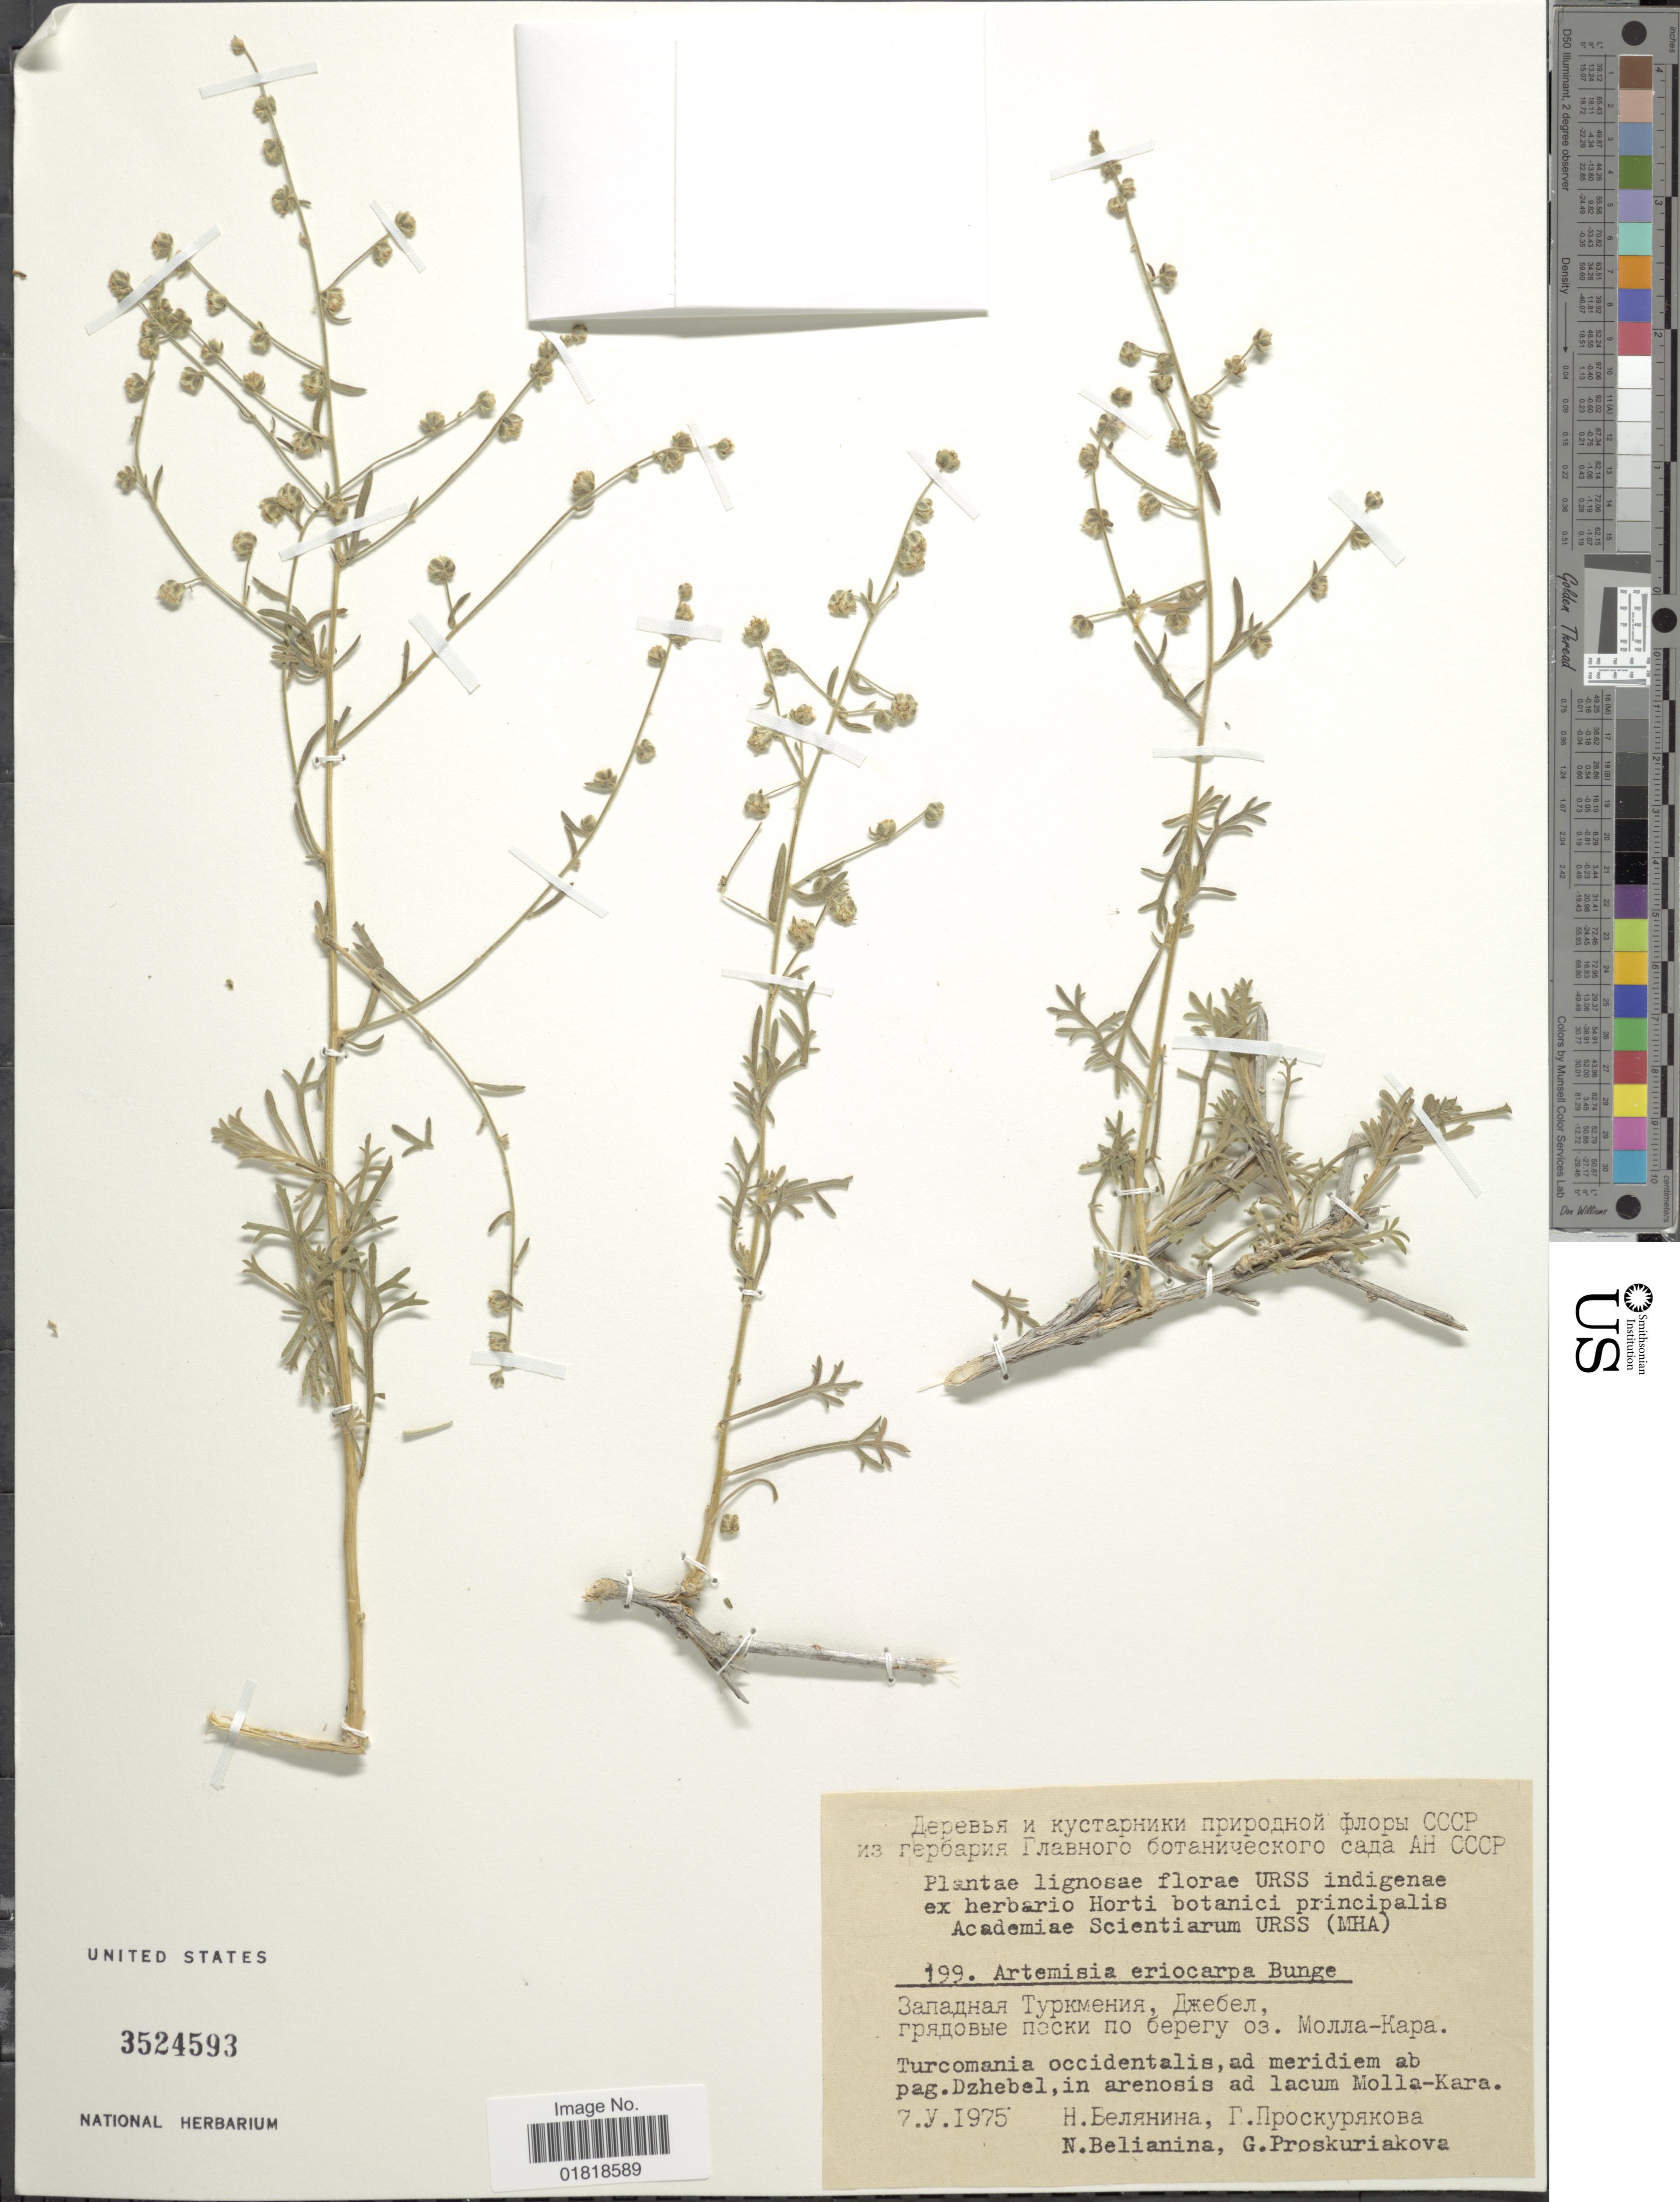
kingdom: Plantae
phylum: Tracheophyta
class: Magnoliopsida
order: Asterales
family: Asteraceae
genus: Artemisia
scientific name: Artemisia eriocarpa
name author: de Bunge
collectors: N. Belianina & G. Proskuriakova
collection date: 1975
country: Turkmenistan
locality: Turcomania occidentalis, ad meridiem pag. Dzehebel, in arenosis ad lacum Molla-Kara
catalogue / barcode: US 3524593